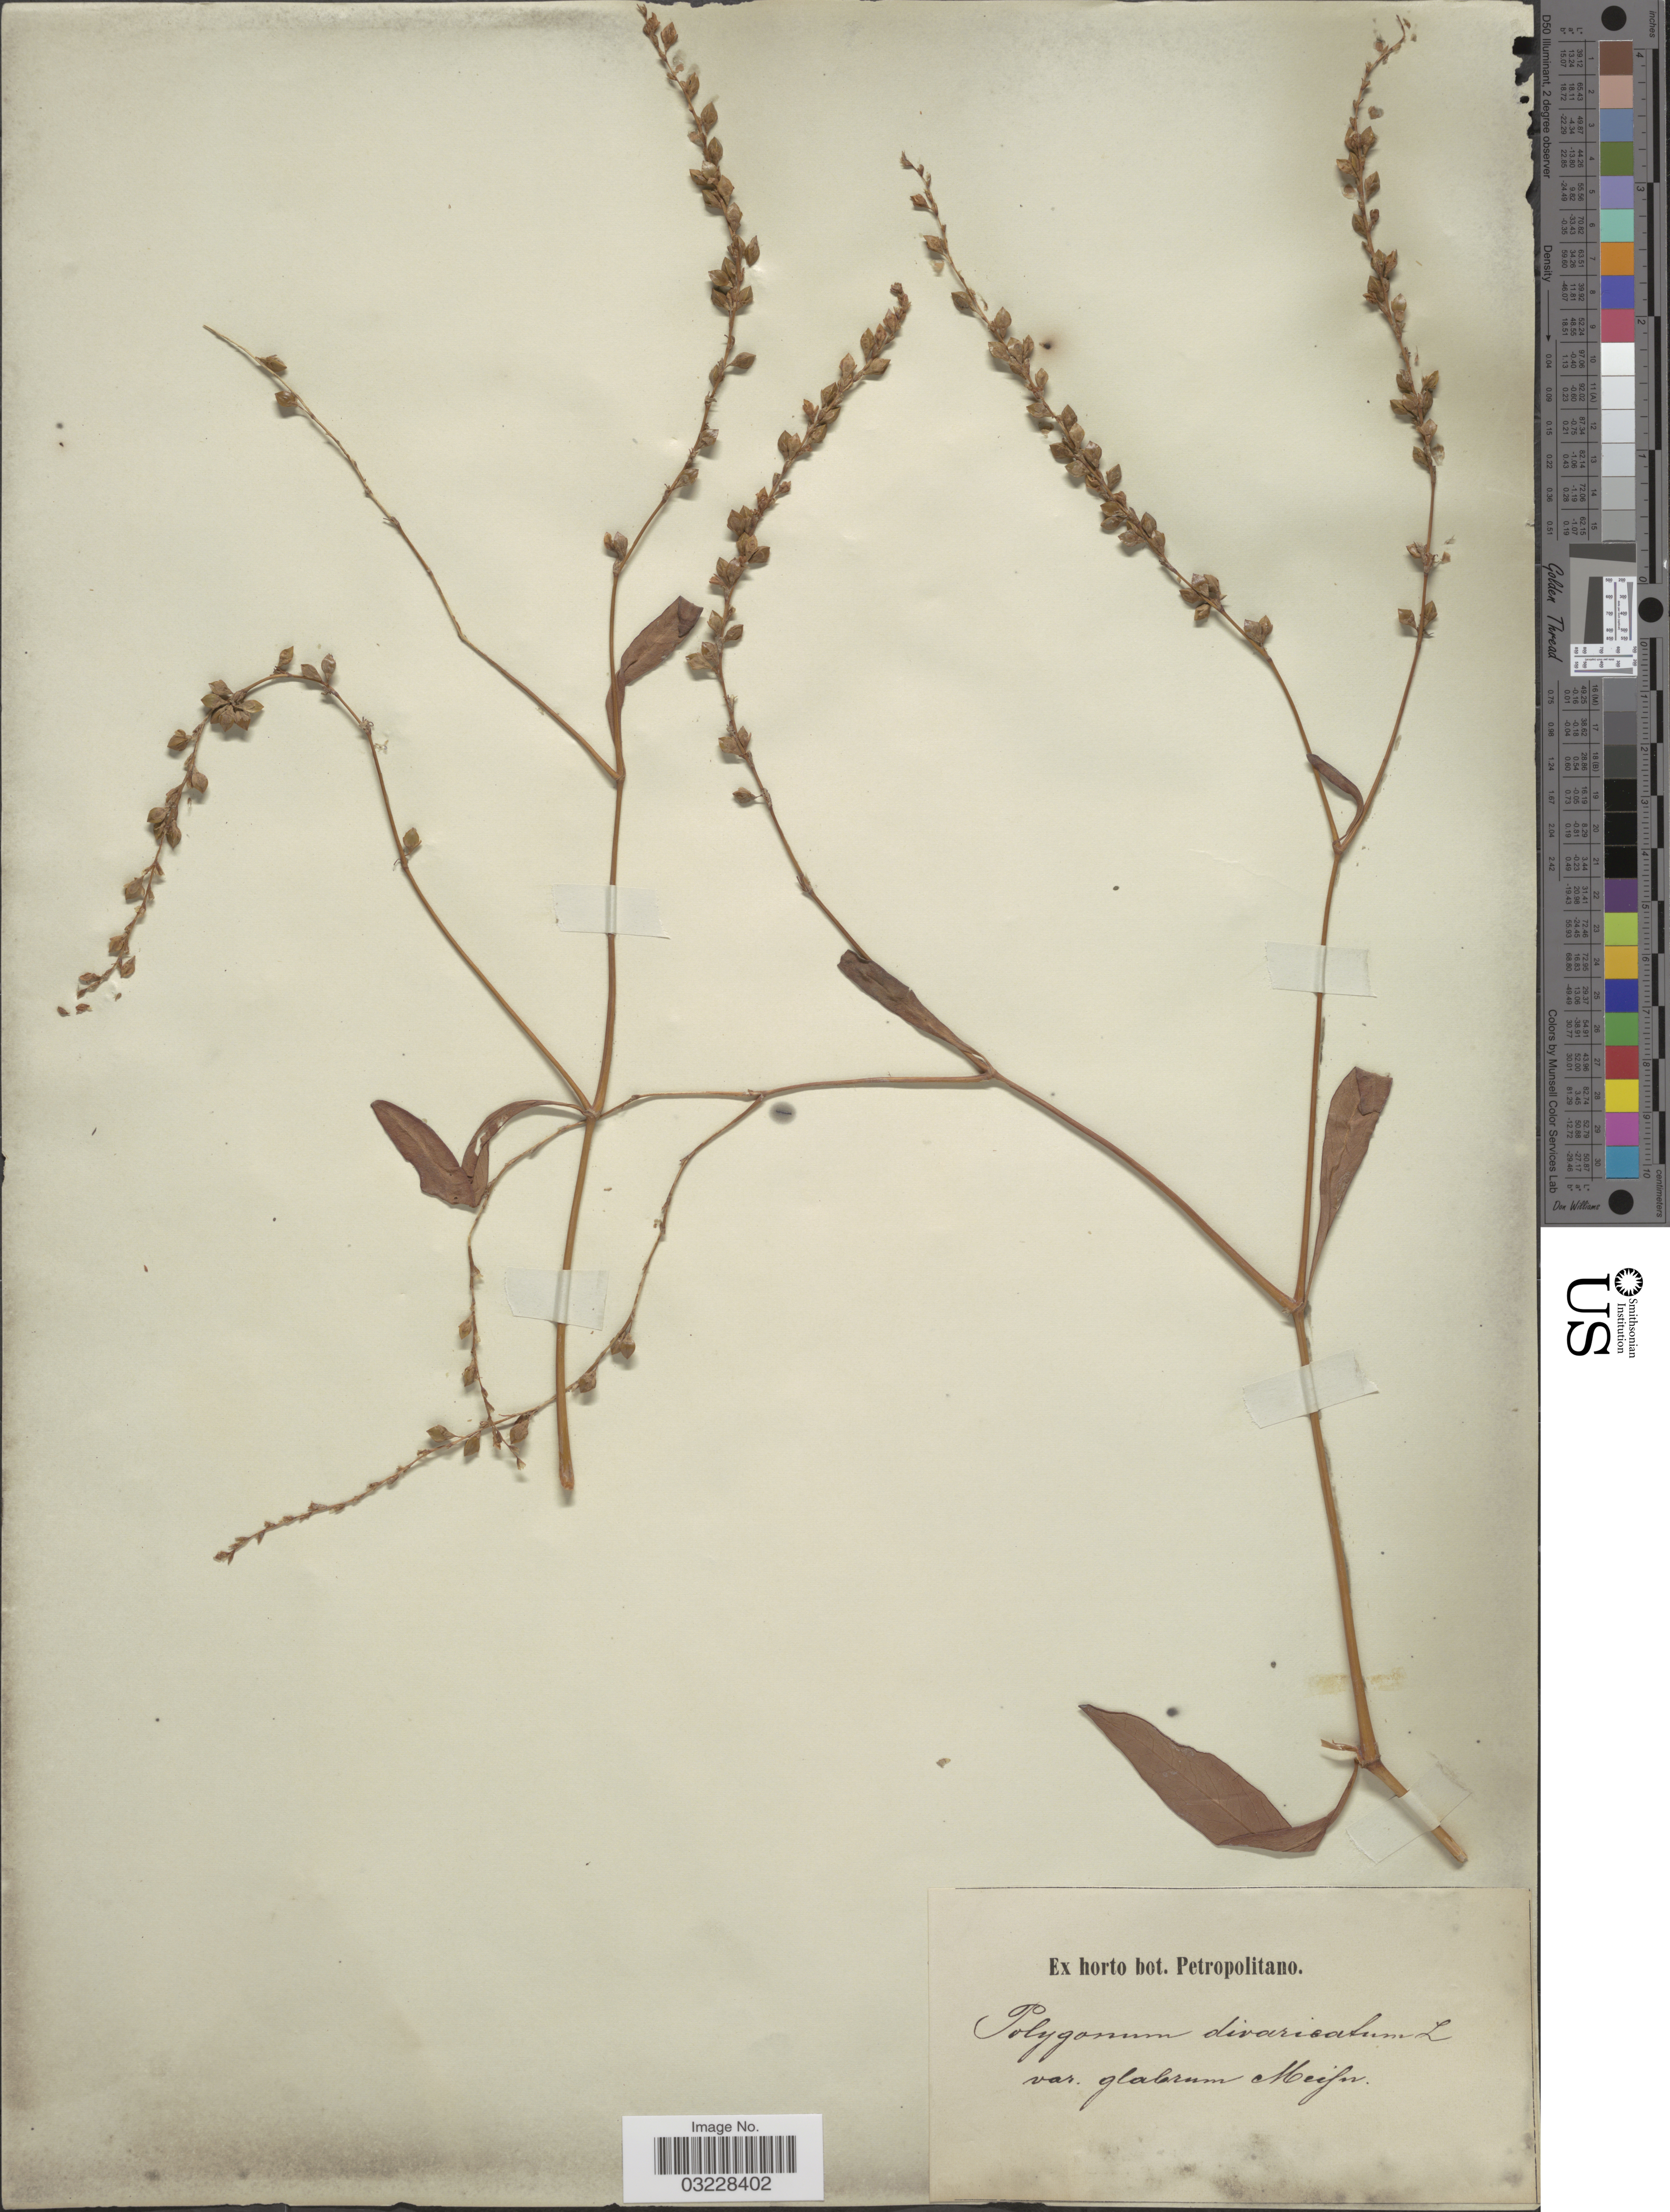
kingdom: Plantae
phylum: Tracheophyta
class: Magnoliopsida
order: Caryophyllales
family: Polygonaceae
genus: Koenigia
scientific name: Koenigia divaricata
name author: (L.) T.M. Schust. & Reveal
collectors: ex Horto Bot. Petropolitano